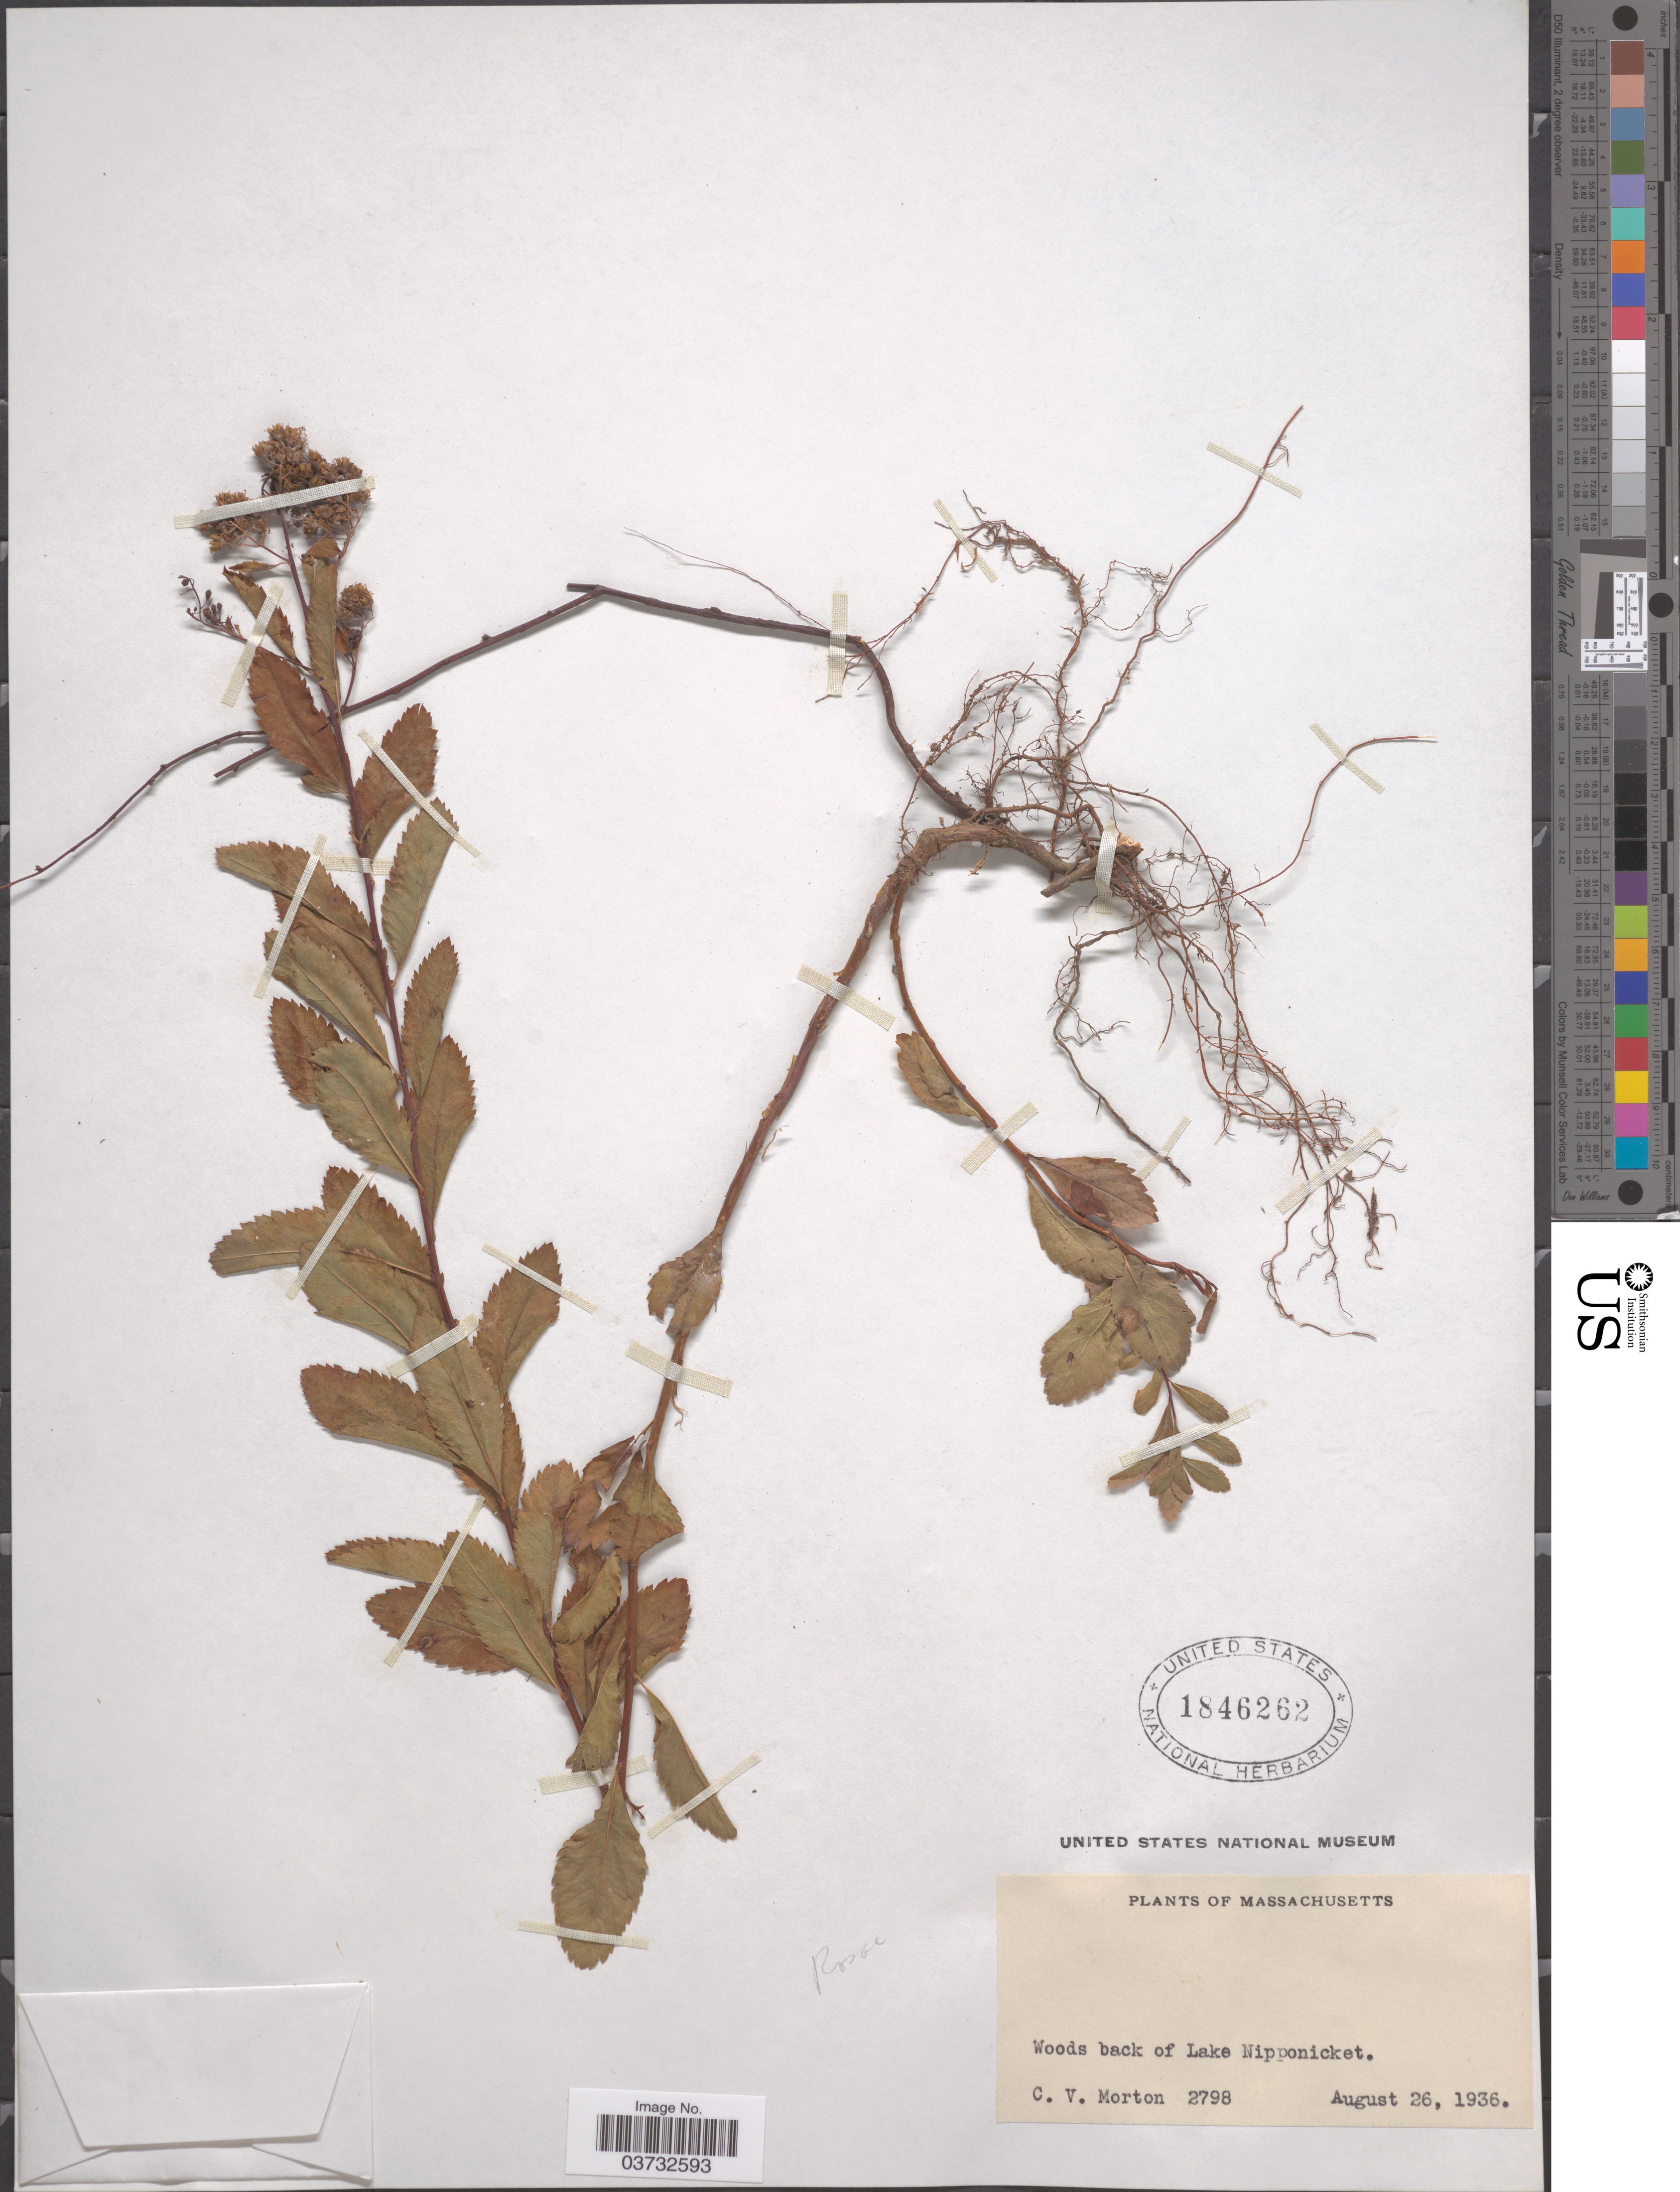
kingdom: Plantae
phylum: Tracheophyta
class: Magnoliopsida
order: Rosales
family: Rosaceae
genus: Rubus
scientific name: Rubus sp.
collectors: C. V. Morton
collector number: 2798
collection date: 1936-08-26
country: United States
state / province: Massachusetts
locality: Woods back of Lake Nipponicket.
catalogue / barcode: US 1846262